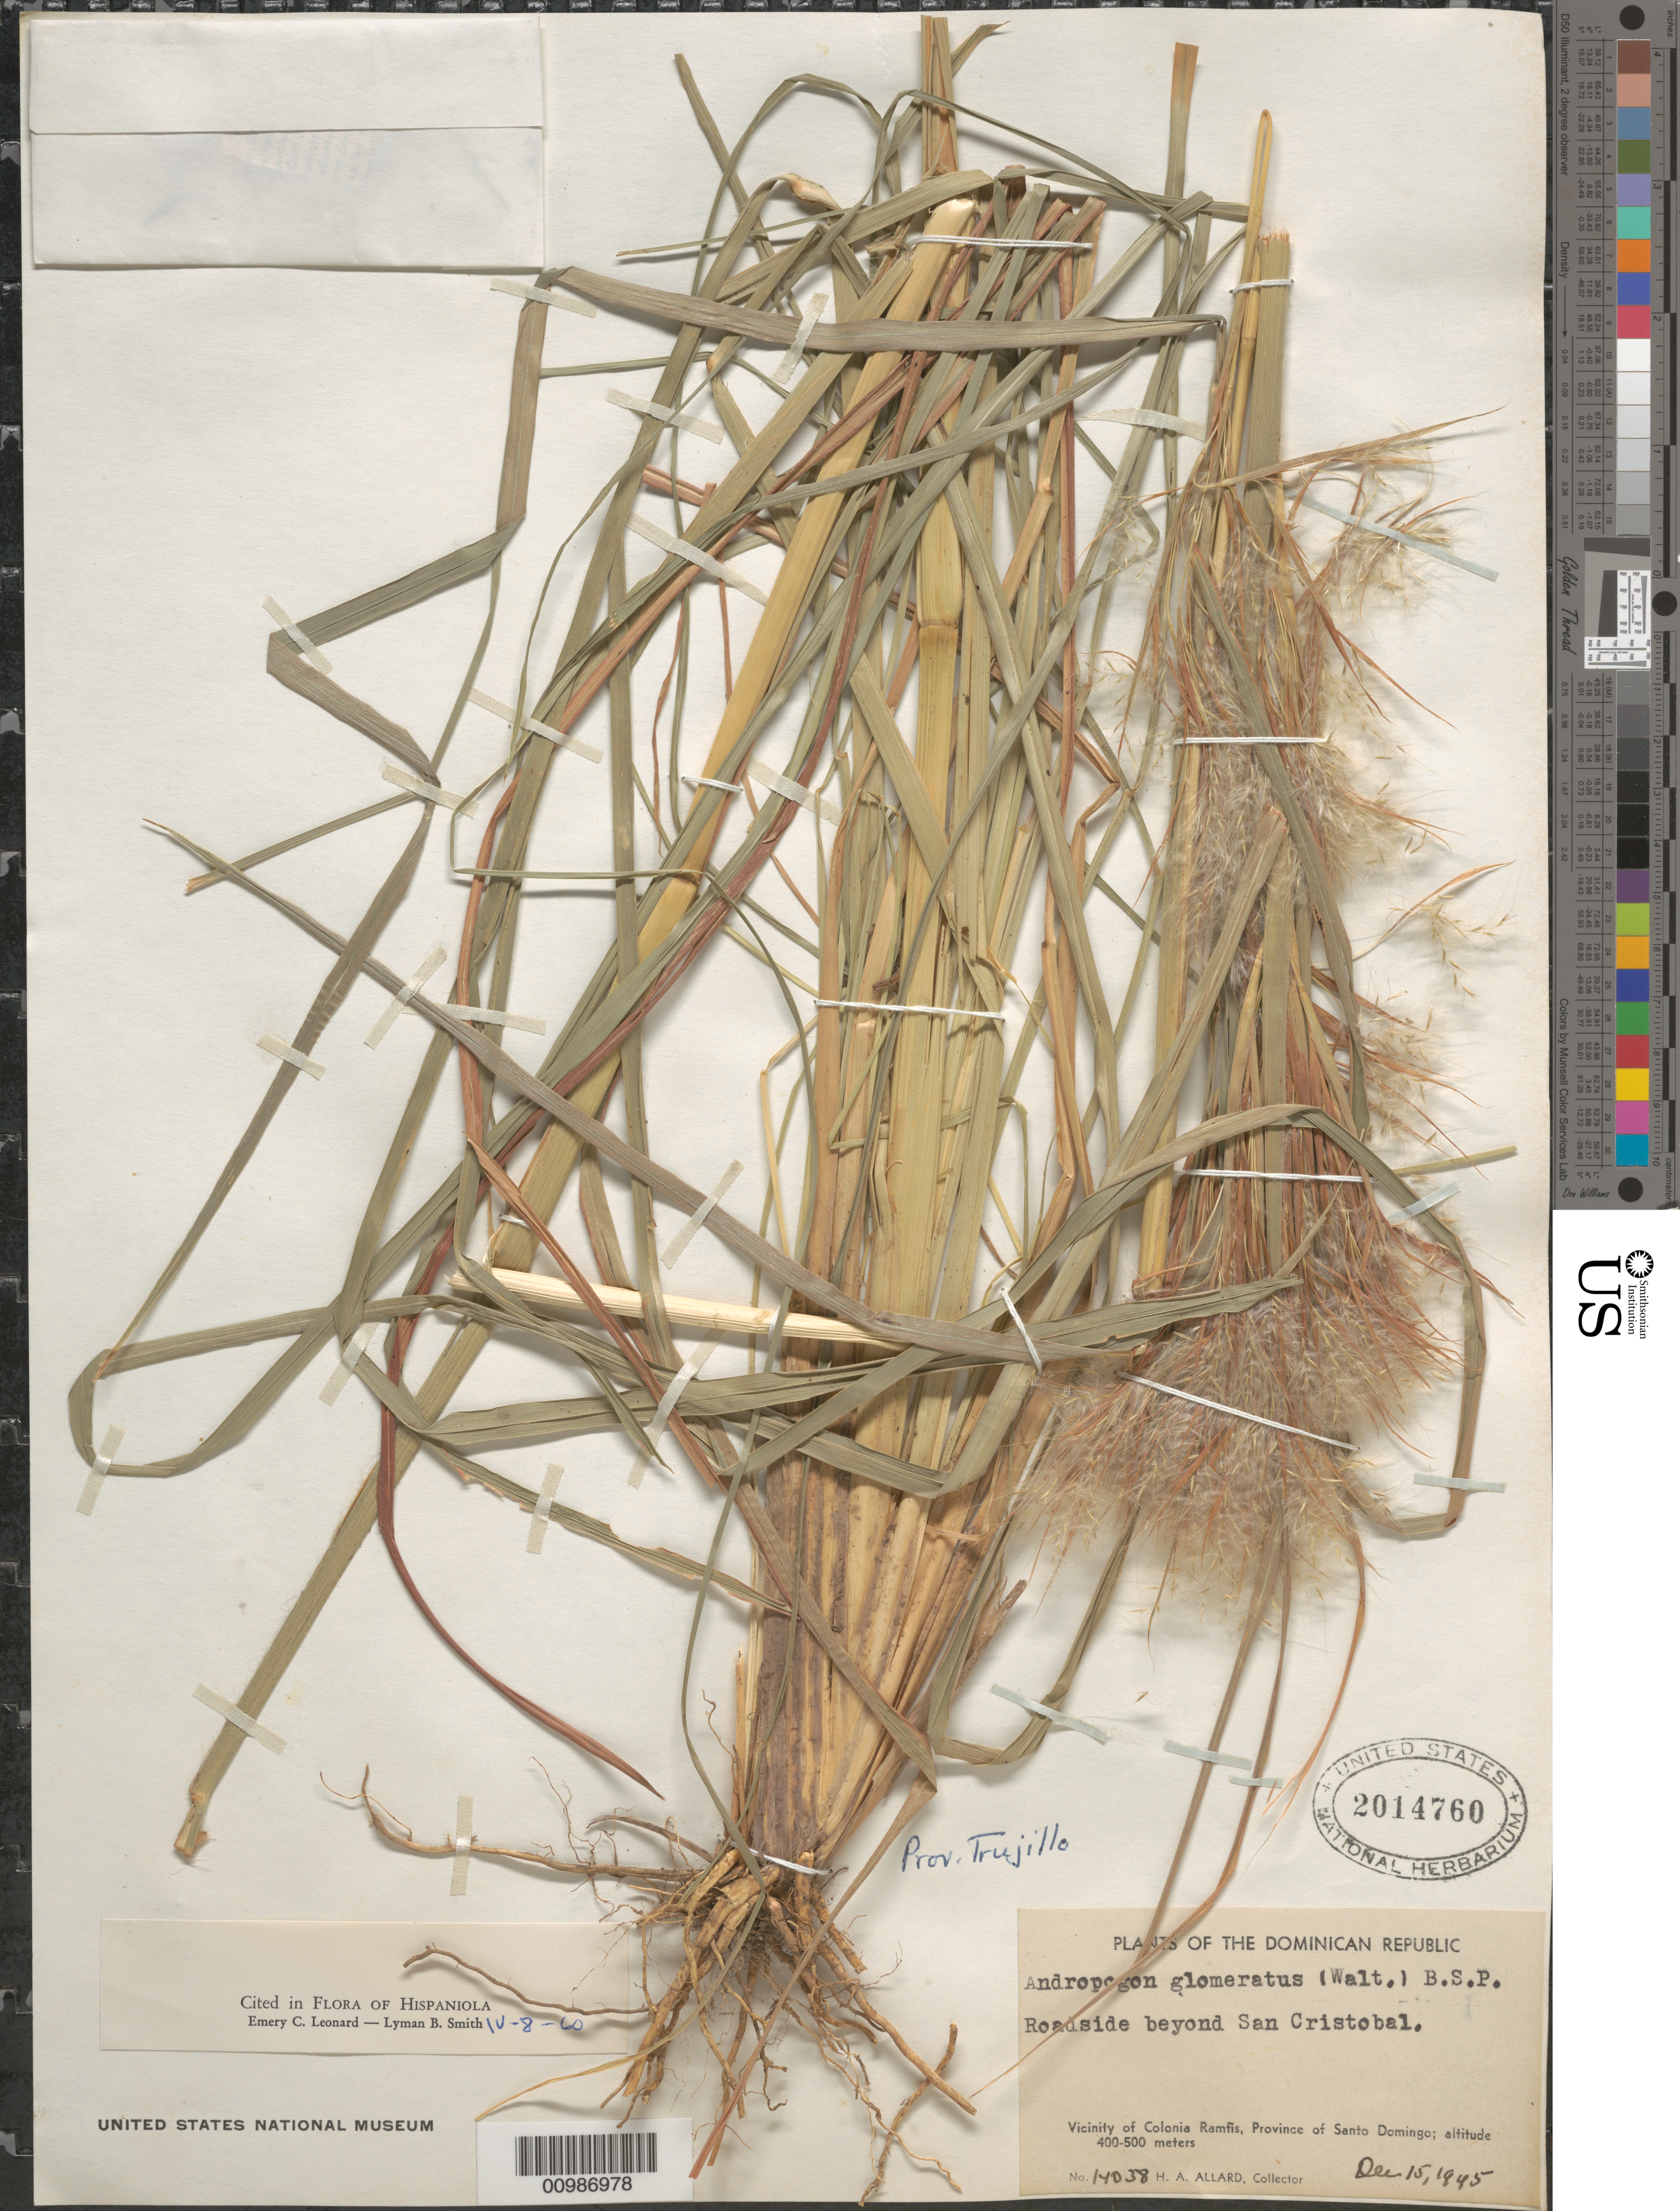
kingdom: Plantae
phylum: Tracheophyta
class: Liliopsida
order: Poales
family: Poaceae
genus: Andropogon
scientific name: Andropogon glomeratus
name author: (Walter) Britton, Stearns & Poggenb.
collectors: H. A. Allard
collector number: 14038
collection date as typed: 15 Dec 1945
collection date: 1945-12-15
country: Dominican Republic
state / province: San Cristobal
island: Hispaniola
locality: vicinity of Colonia Ramfis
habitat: along roadside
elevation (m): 400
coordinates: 0 N, 0 E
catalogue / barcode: US 2014760